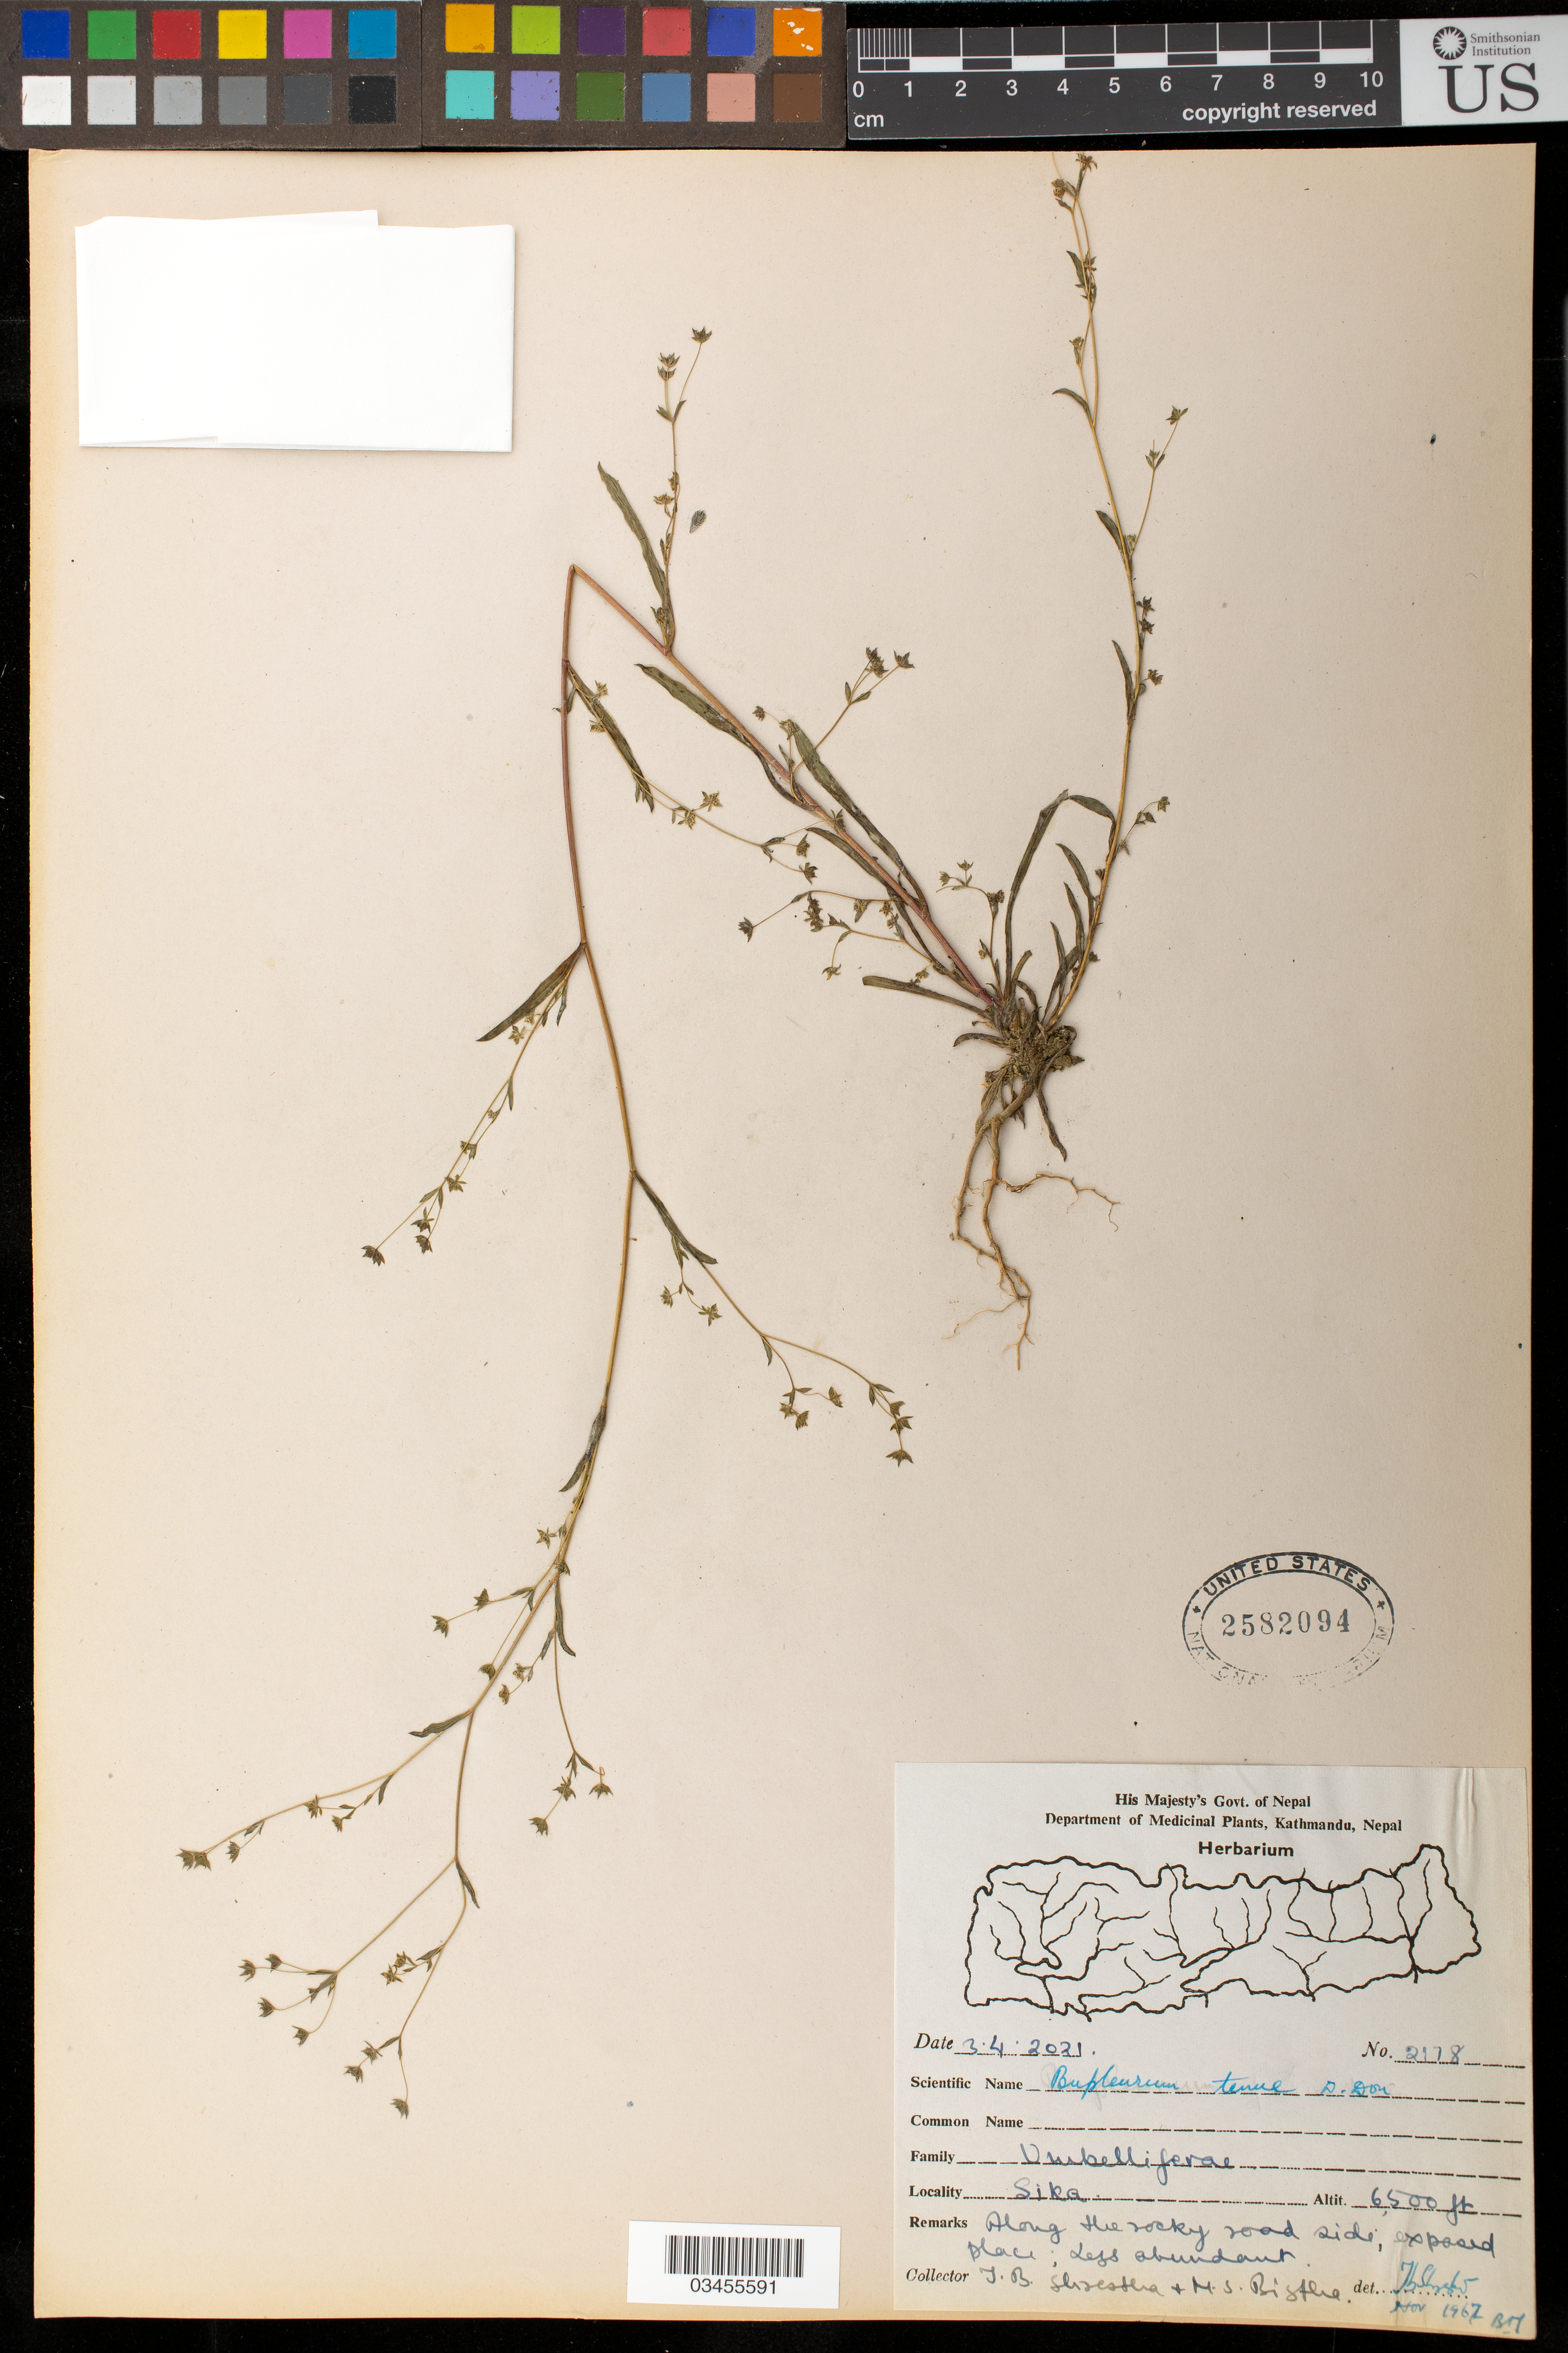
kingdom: Plantae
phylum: Tracheophyta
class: Magnoliopsida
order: Apiales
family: Apiaceae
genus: Bupleurum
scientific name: Bupleurum tenue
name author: Buch.-Ham. ex D. Don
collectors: T. B. Shrestha & M. Bistha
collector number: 2178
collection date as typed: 3.4.2021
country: Nepal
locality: Sika.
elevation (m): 1981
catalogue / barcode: US 2582094